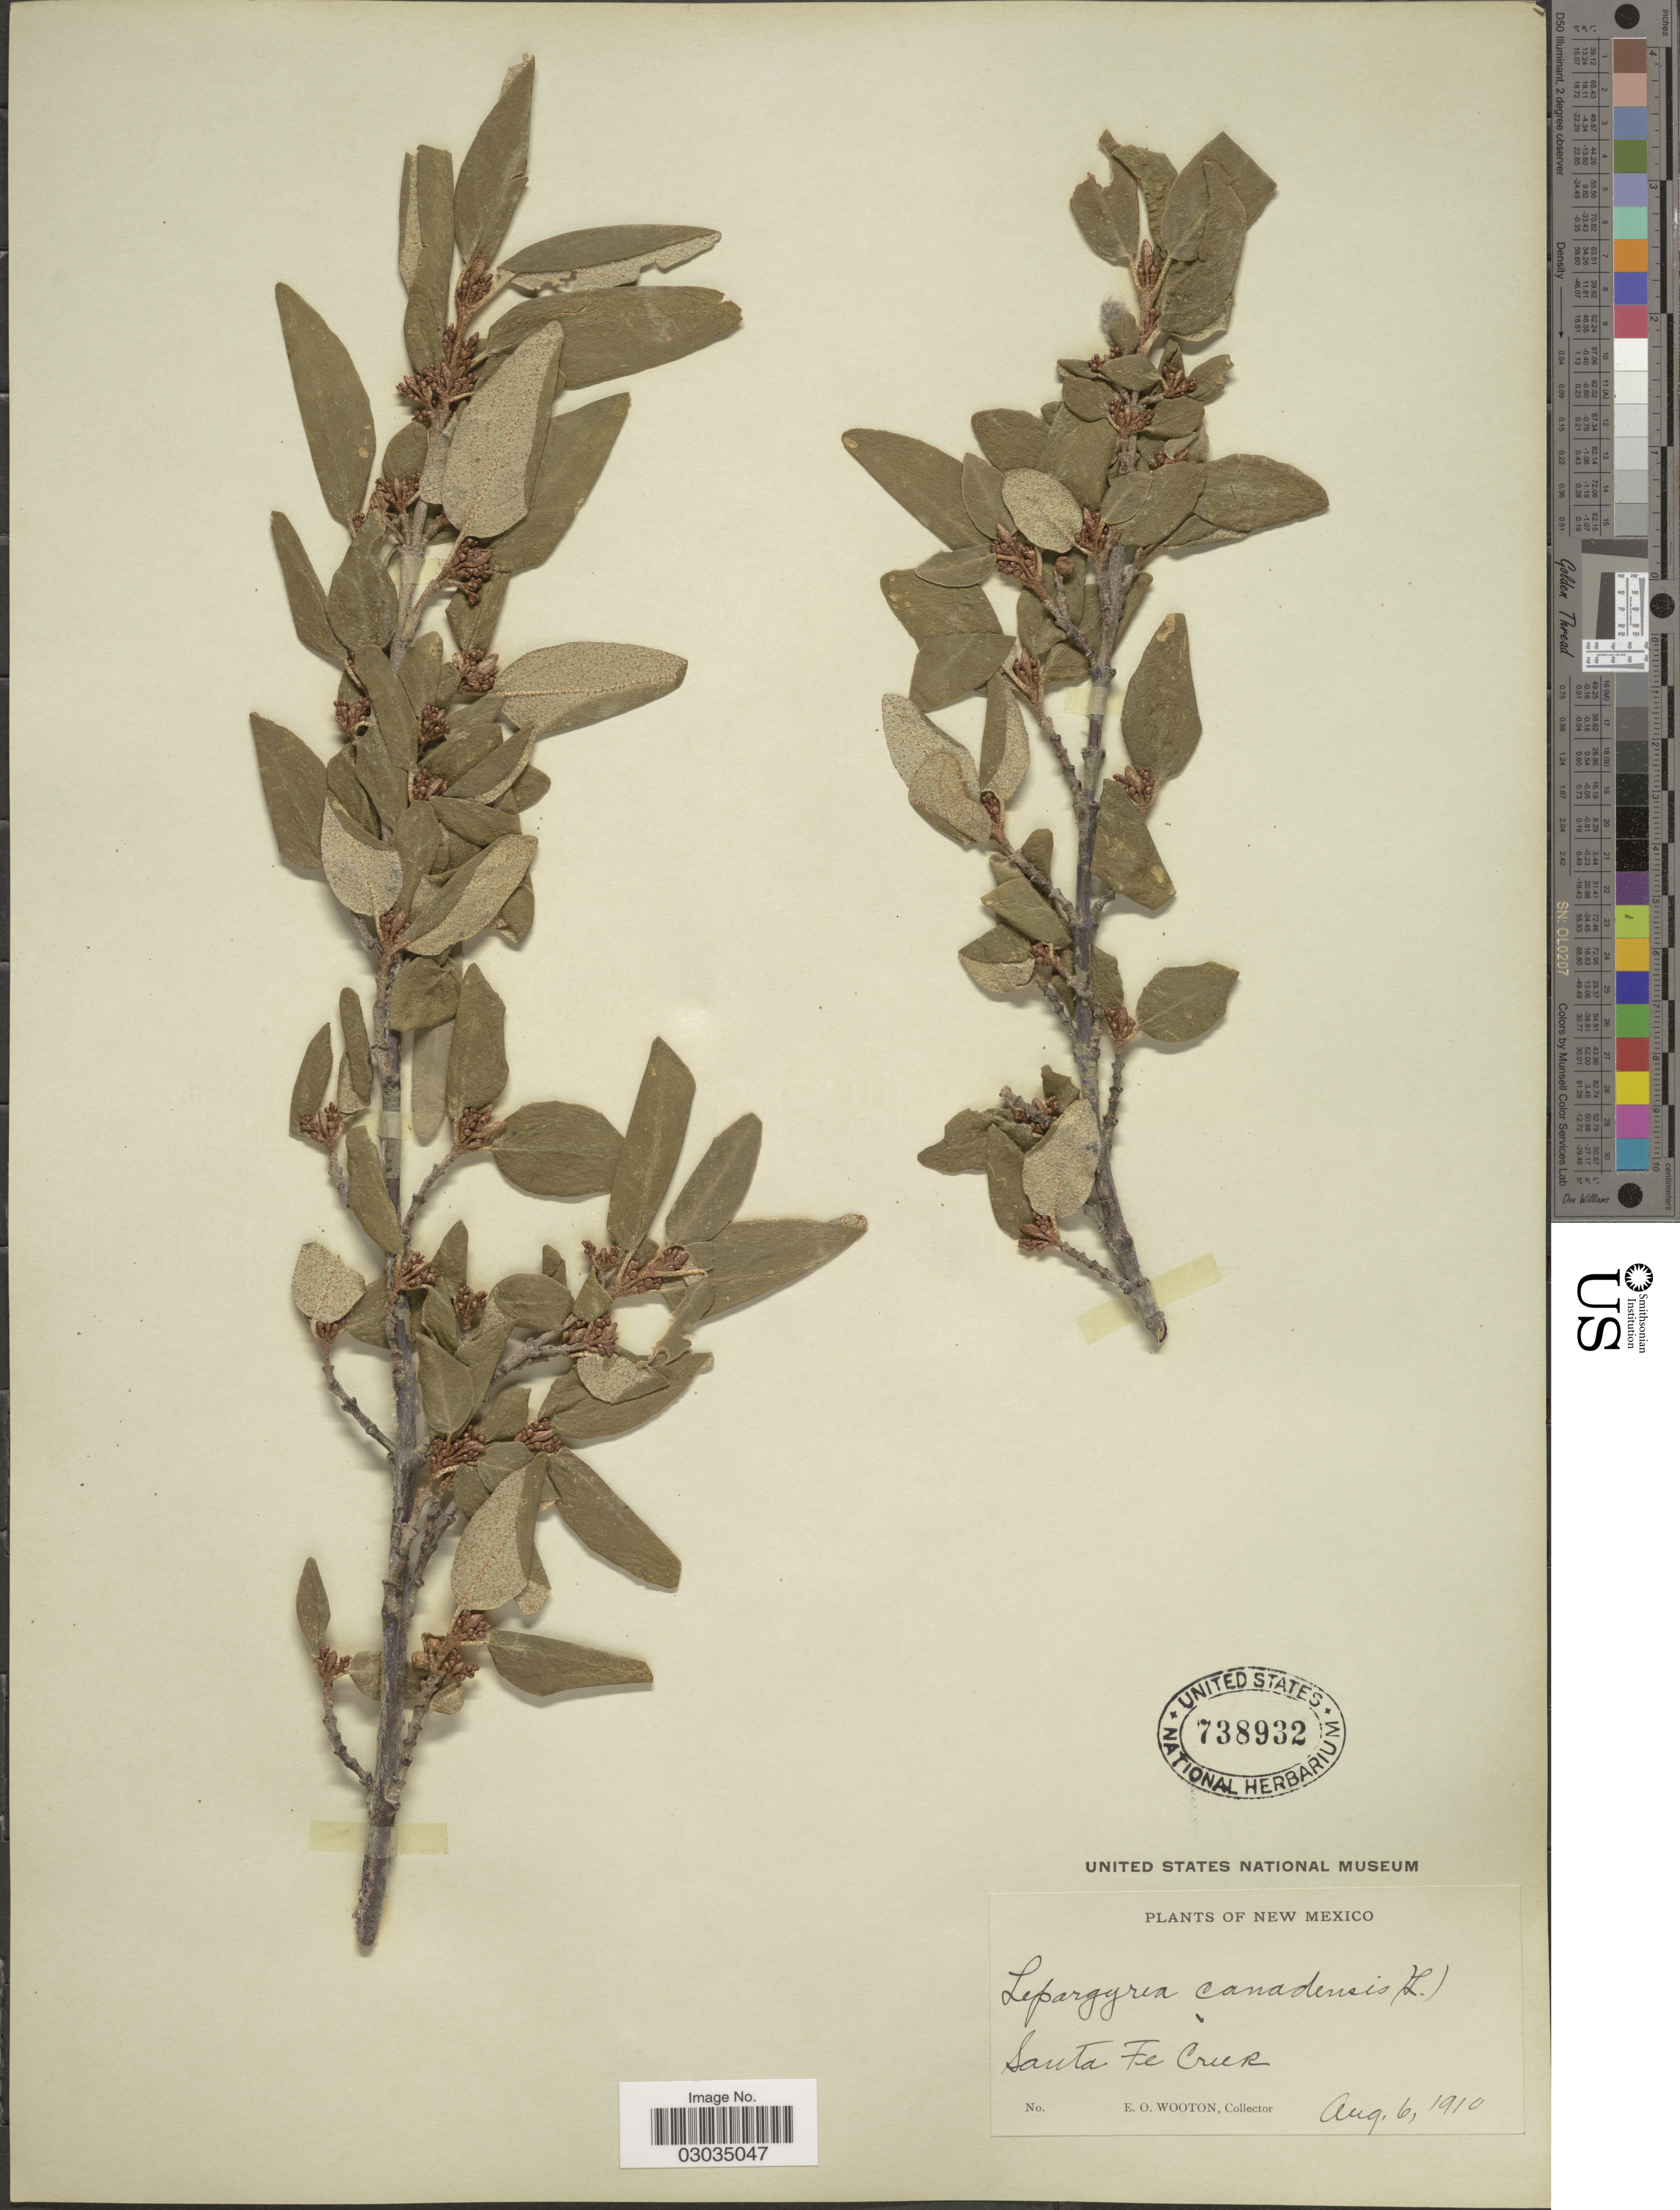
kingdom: Plantae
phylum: Tracheophyta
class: Magnoliopsida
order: Rosales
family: Elaeagnaceae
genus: Shepherdia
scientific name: Shepherdia canadensis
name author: (L.) Nutt.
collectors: E. O. Wooton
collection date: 1910-08-06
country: United States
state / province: New Mexico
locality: Santa Fe Creek.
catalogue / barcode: US 738932